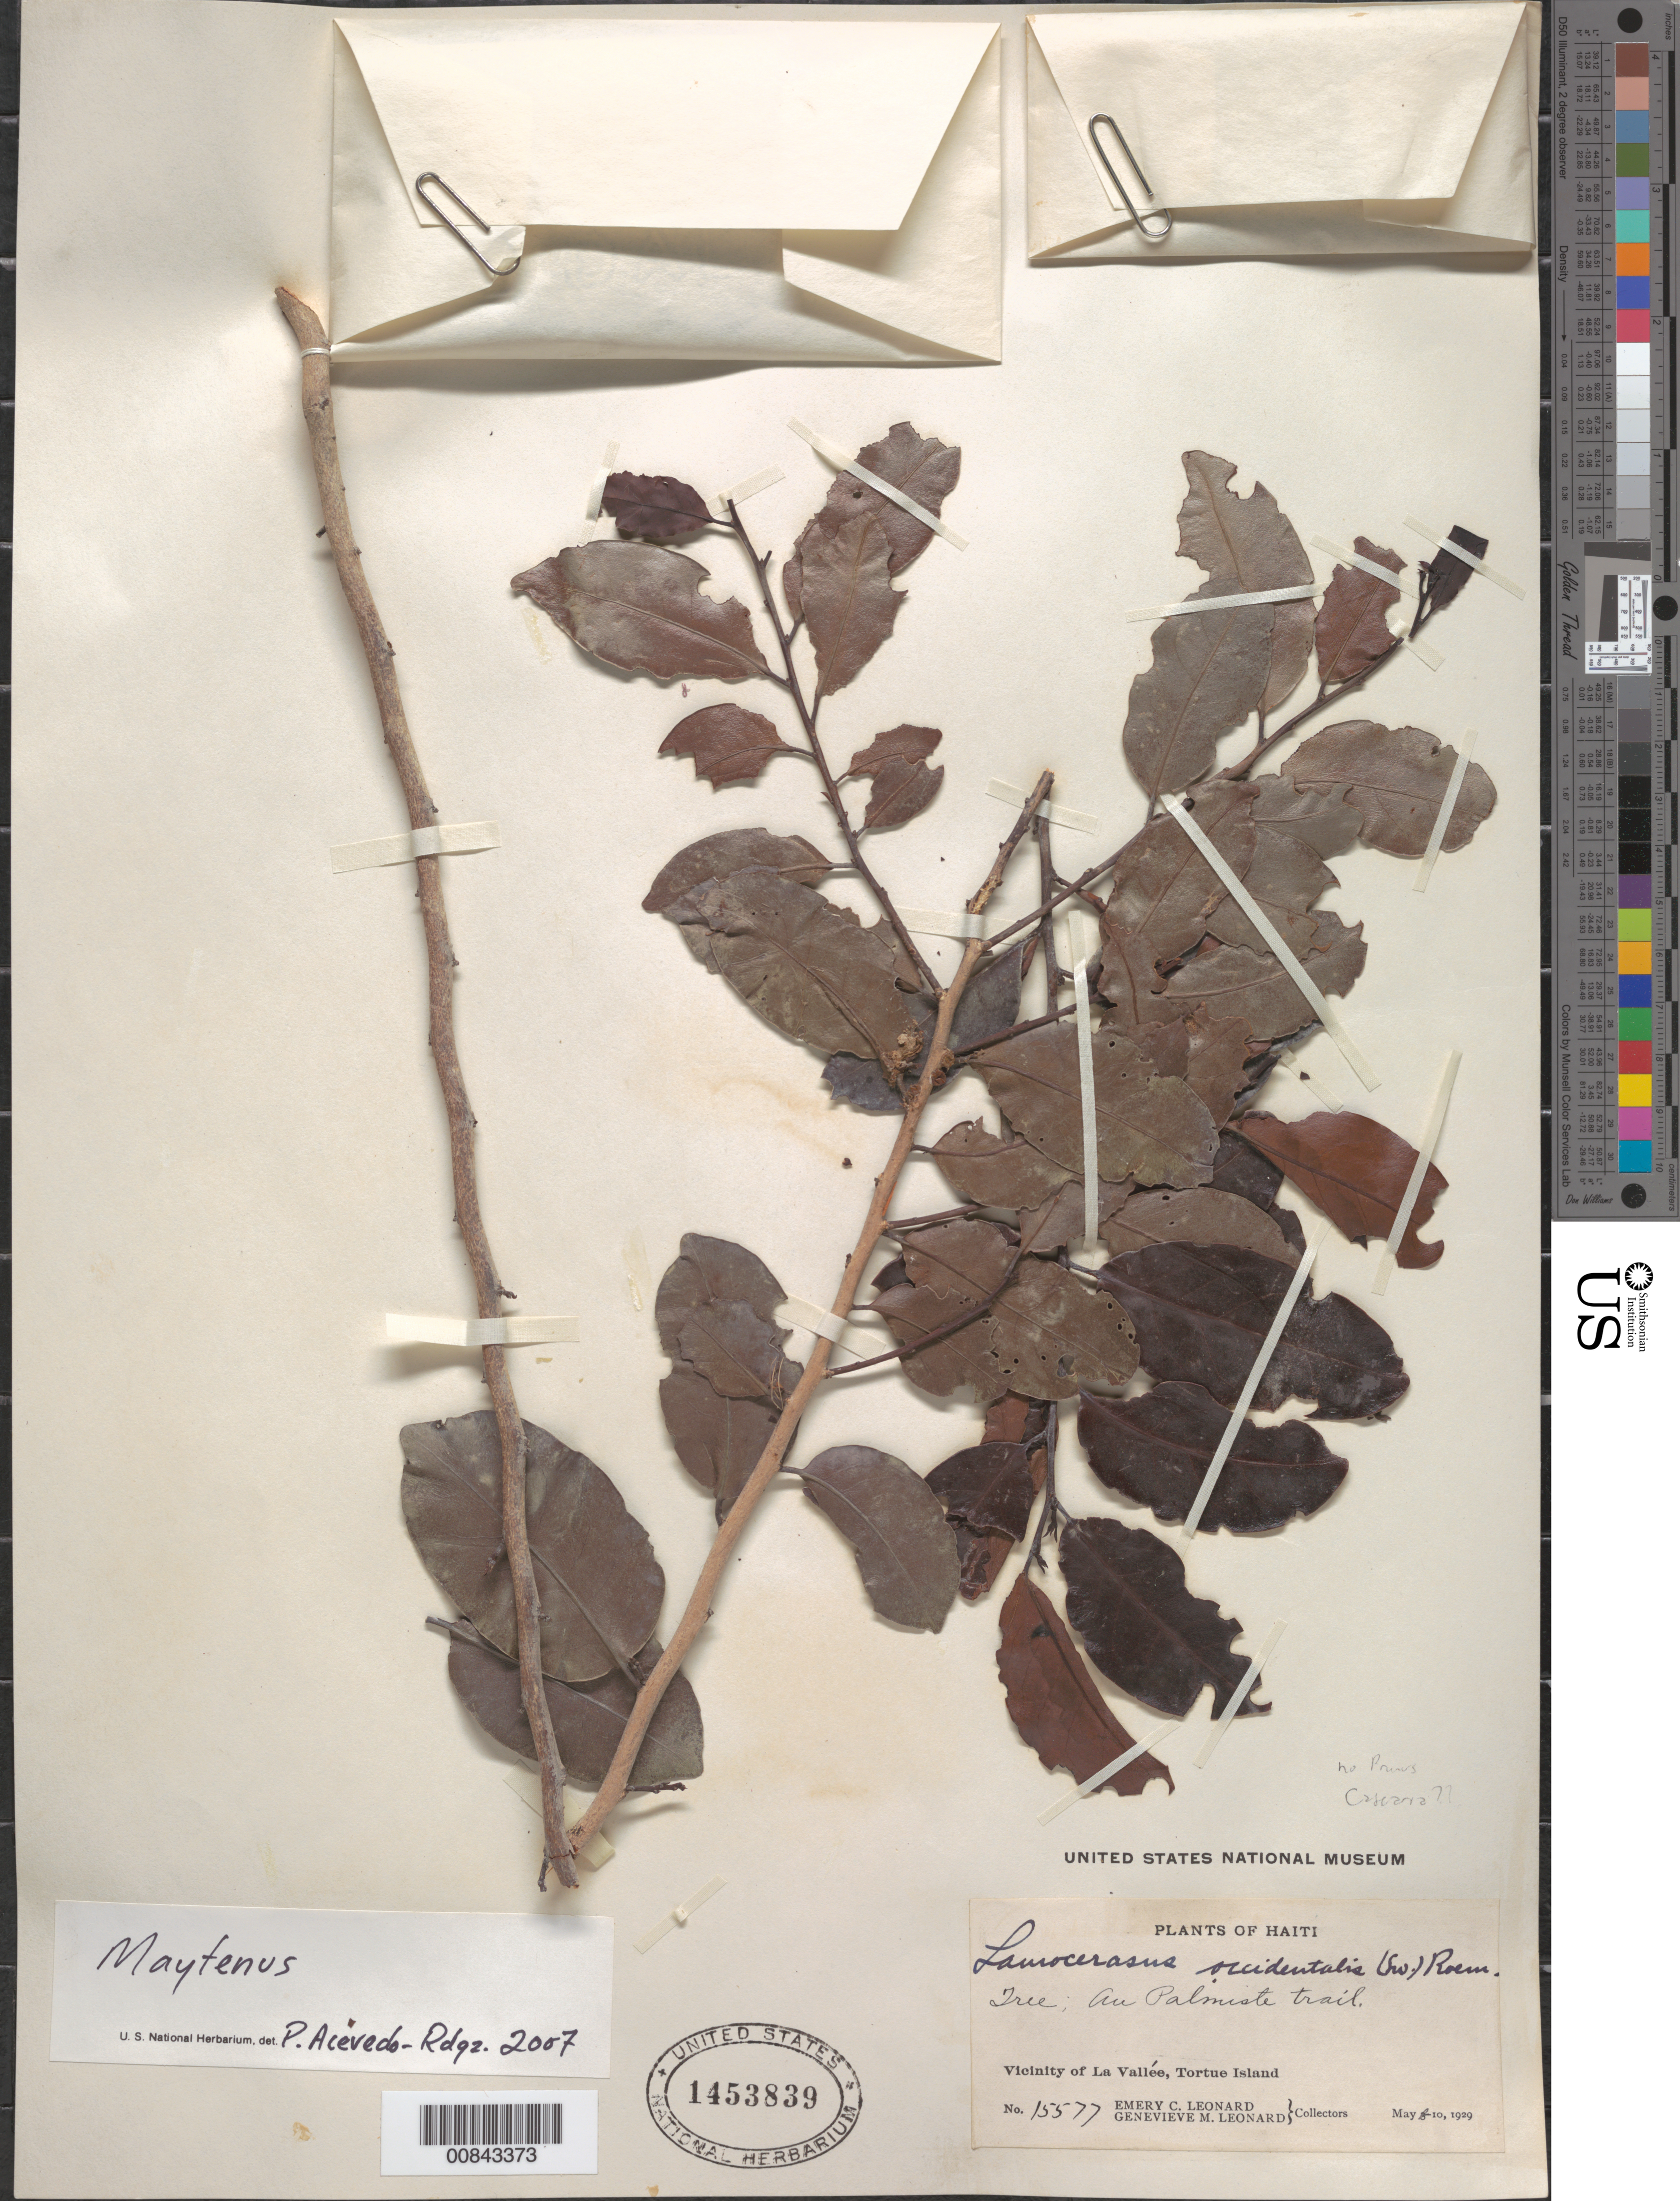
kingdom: Plantae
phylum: Tracheophyta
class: Magnoliopsida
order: Celastrales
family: Celastraceae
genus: Maytenus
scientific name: Maytenus sp.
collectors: E. C. Leonard & G. M. Leonard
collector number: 15577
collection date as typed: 10 May 1929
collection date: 1929-05-10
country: Haiti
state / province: Nord-Óuest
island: Île de la Tortue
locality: Vicinity of La Vallée, Tortue Island. Au Palmiste Trail.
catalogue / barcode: US 1453839